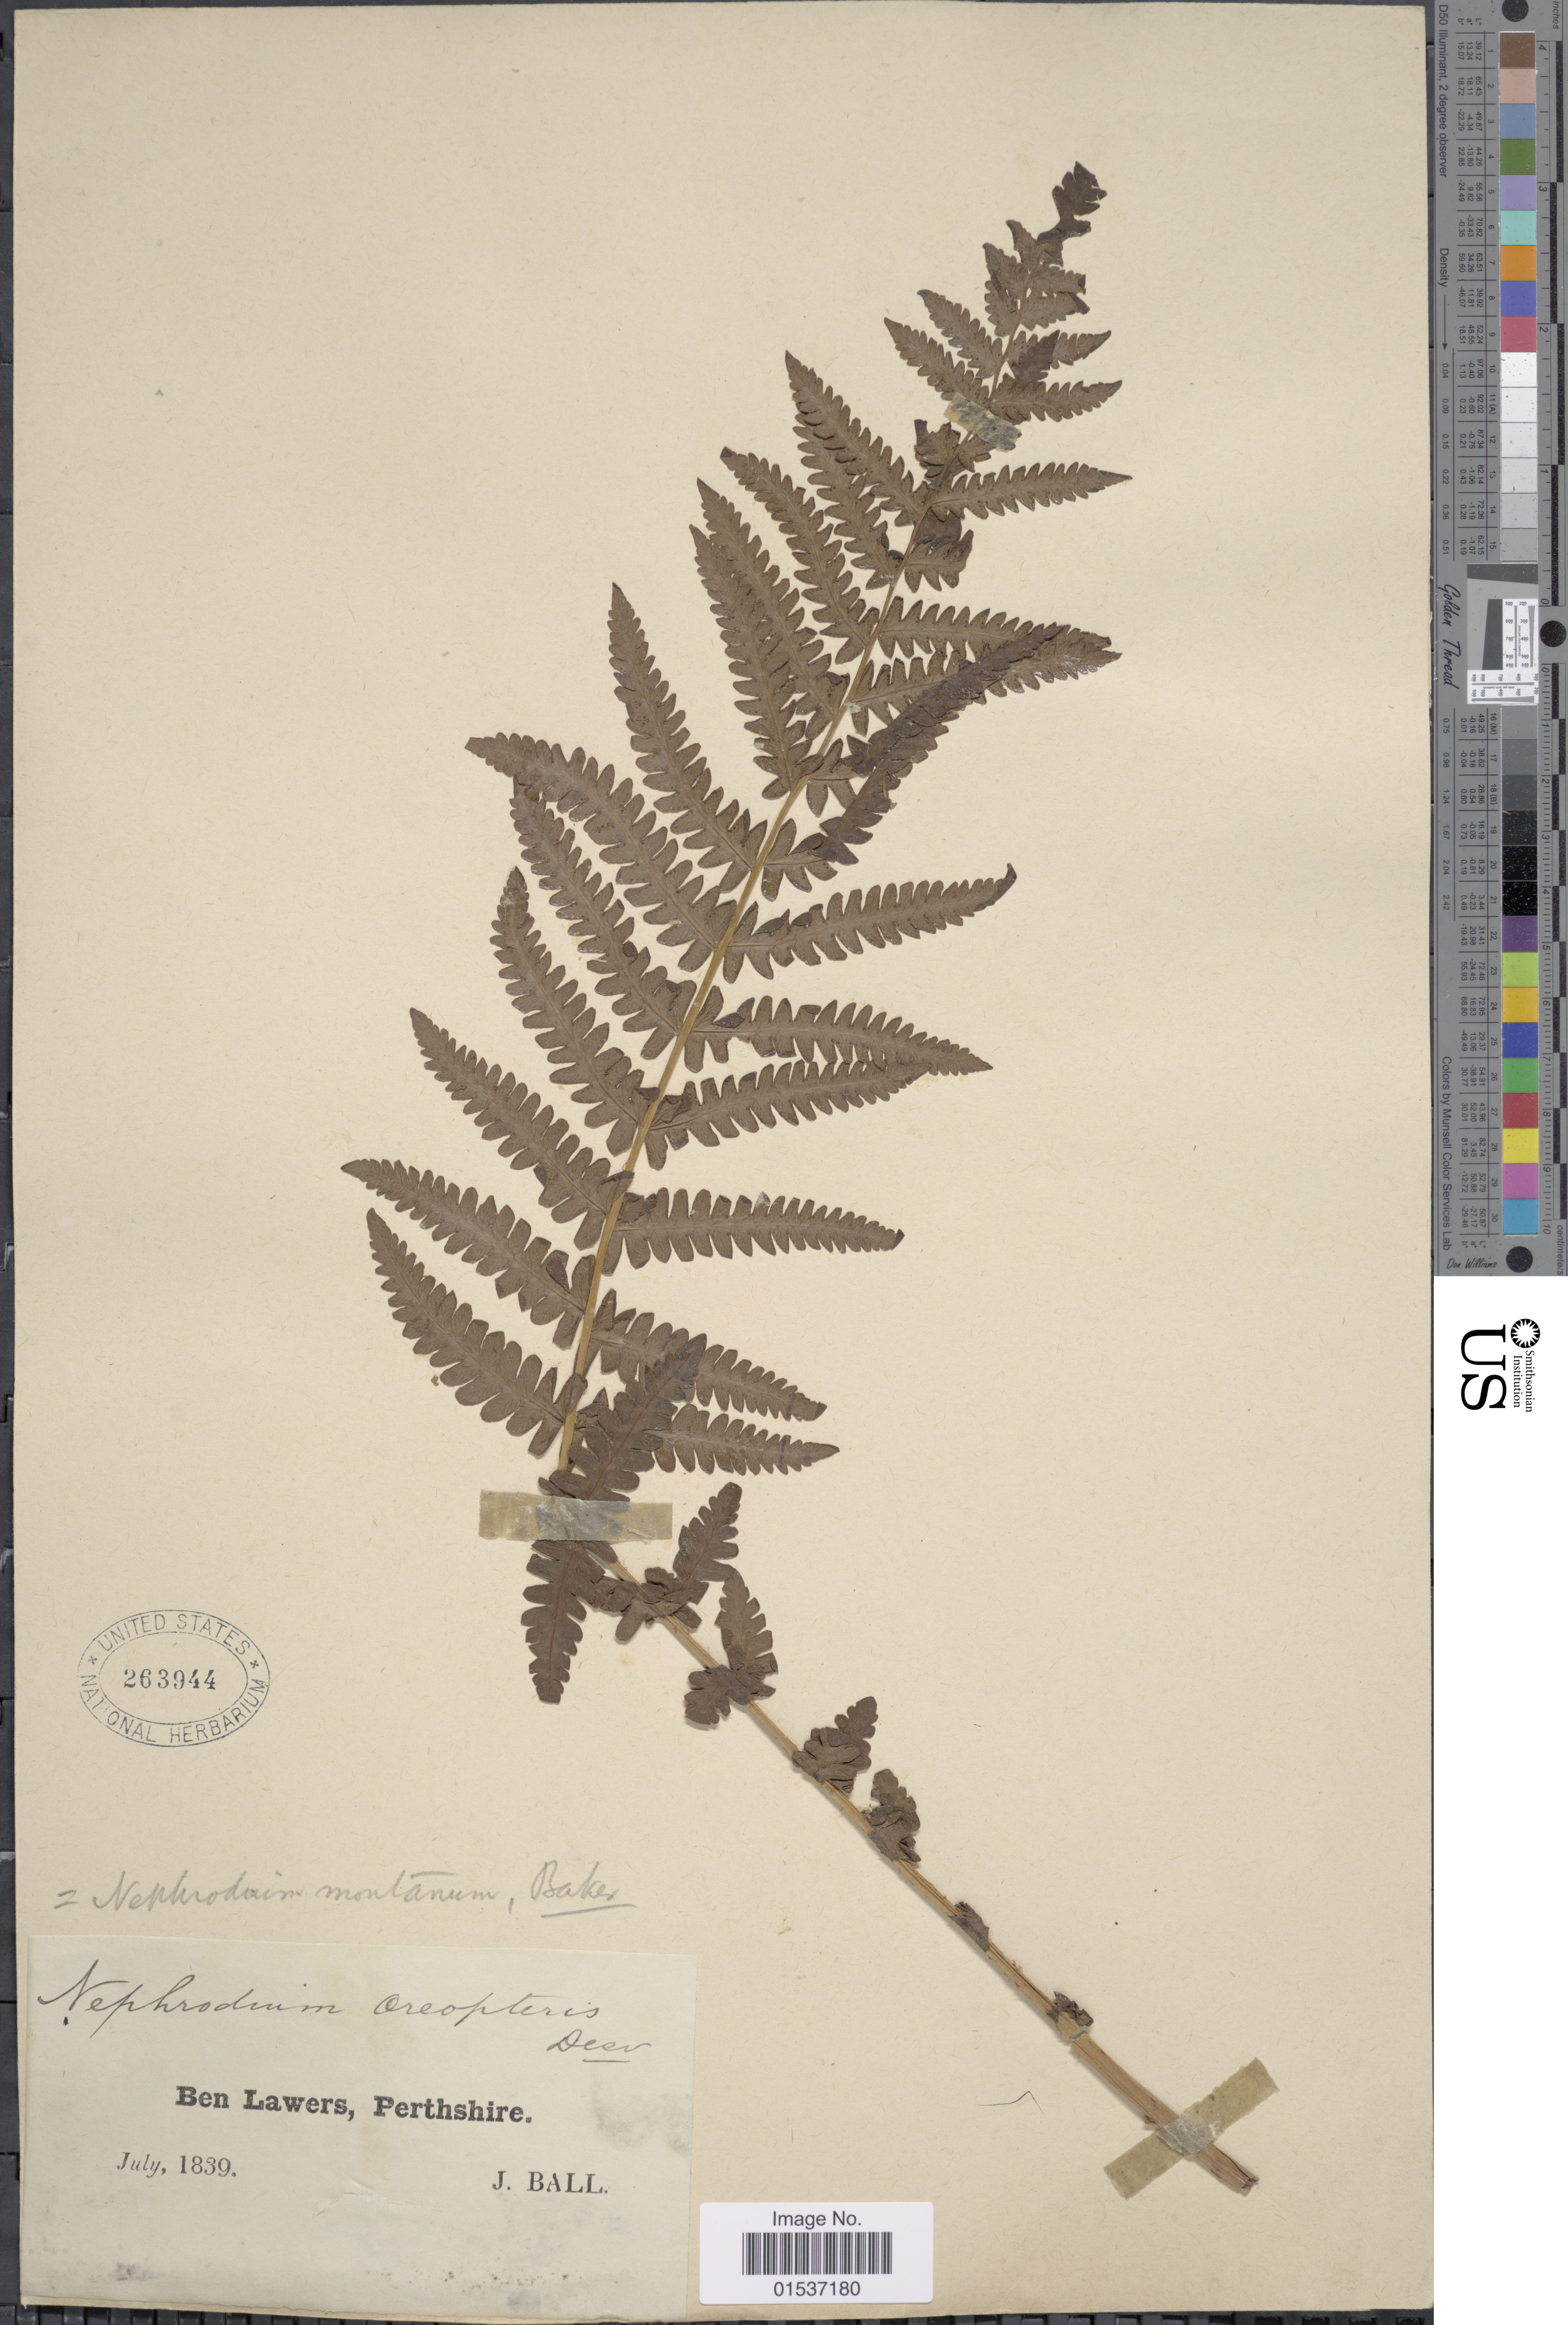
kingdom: Plantae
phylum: Tracheophyta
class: Polypodiopsida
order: Polypodiales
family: Thelypteridaceae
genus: Oreopteris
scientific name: Oreopteris limbosperma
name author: (All.) K. Iwats.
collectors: J. Ball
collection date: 1839-07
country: United Kingdom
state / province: Scotland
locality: Ben Lawers, Perthshire.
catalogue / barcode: US 263944